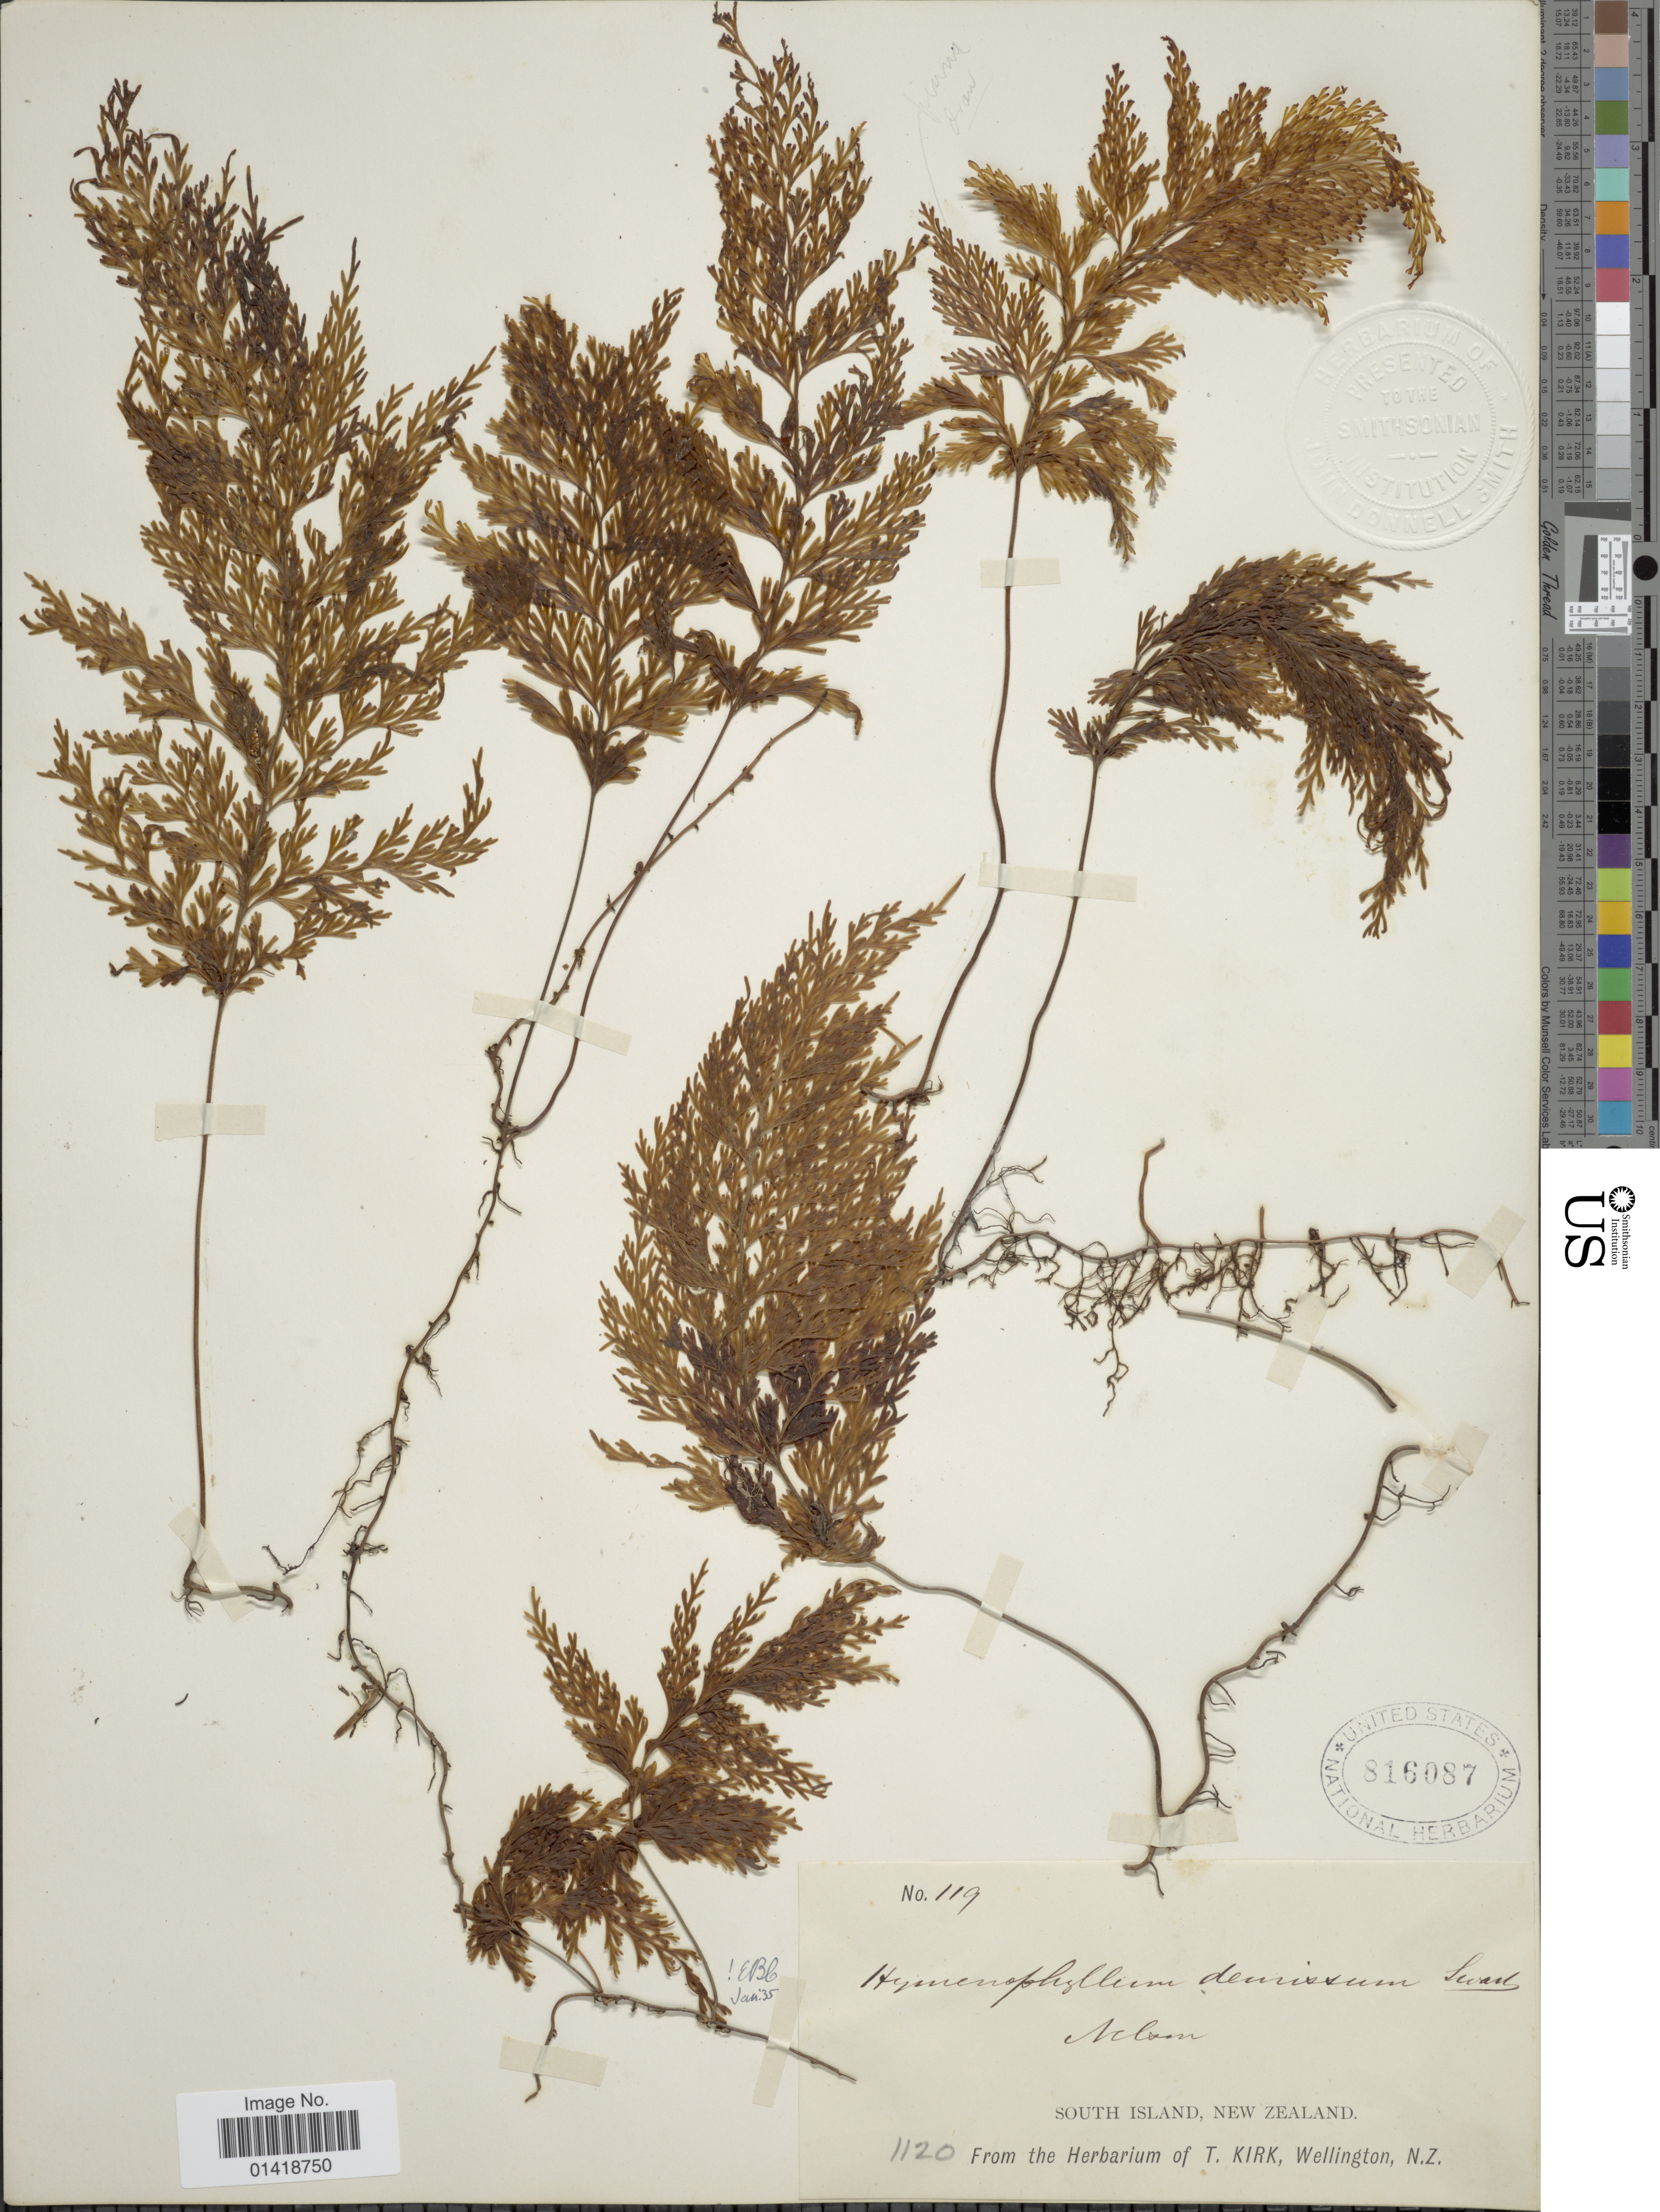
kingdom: Plantae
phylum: Tracheophyta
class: Polypodiopsida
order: Hymenophyllales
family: Hymenophyllaceae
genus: Hymenophyllum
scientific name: Hymenophyllum demissum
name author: Sw.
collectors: ex herb. T. Kirk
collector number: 119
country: New Zealand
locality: South Island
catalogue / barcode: US 816087